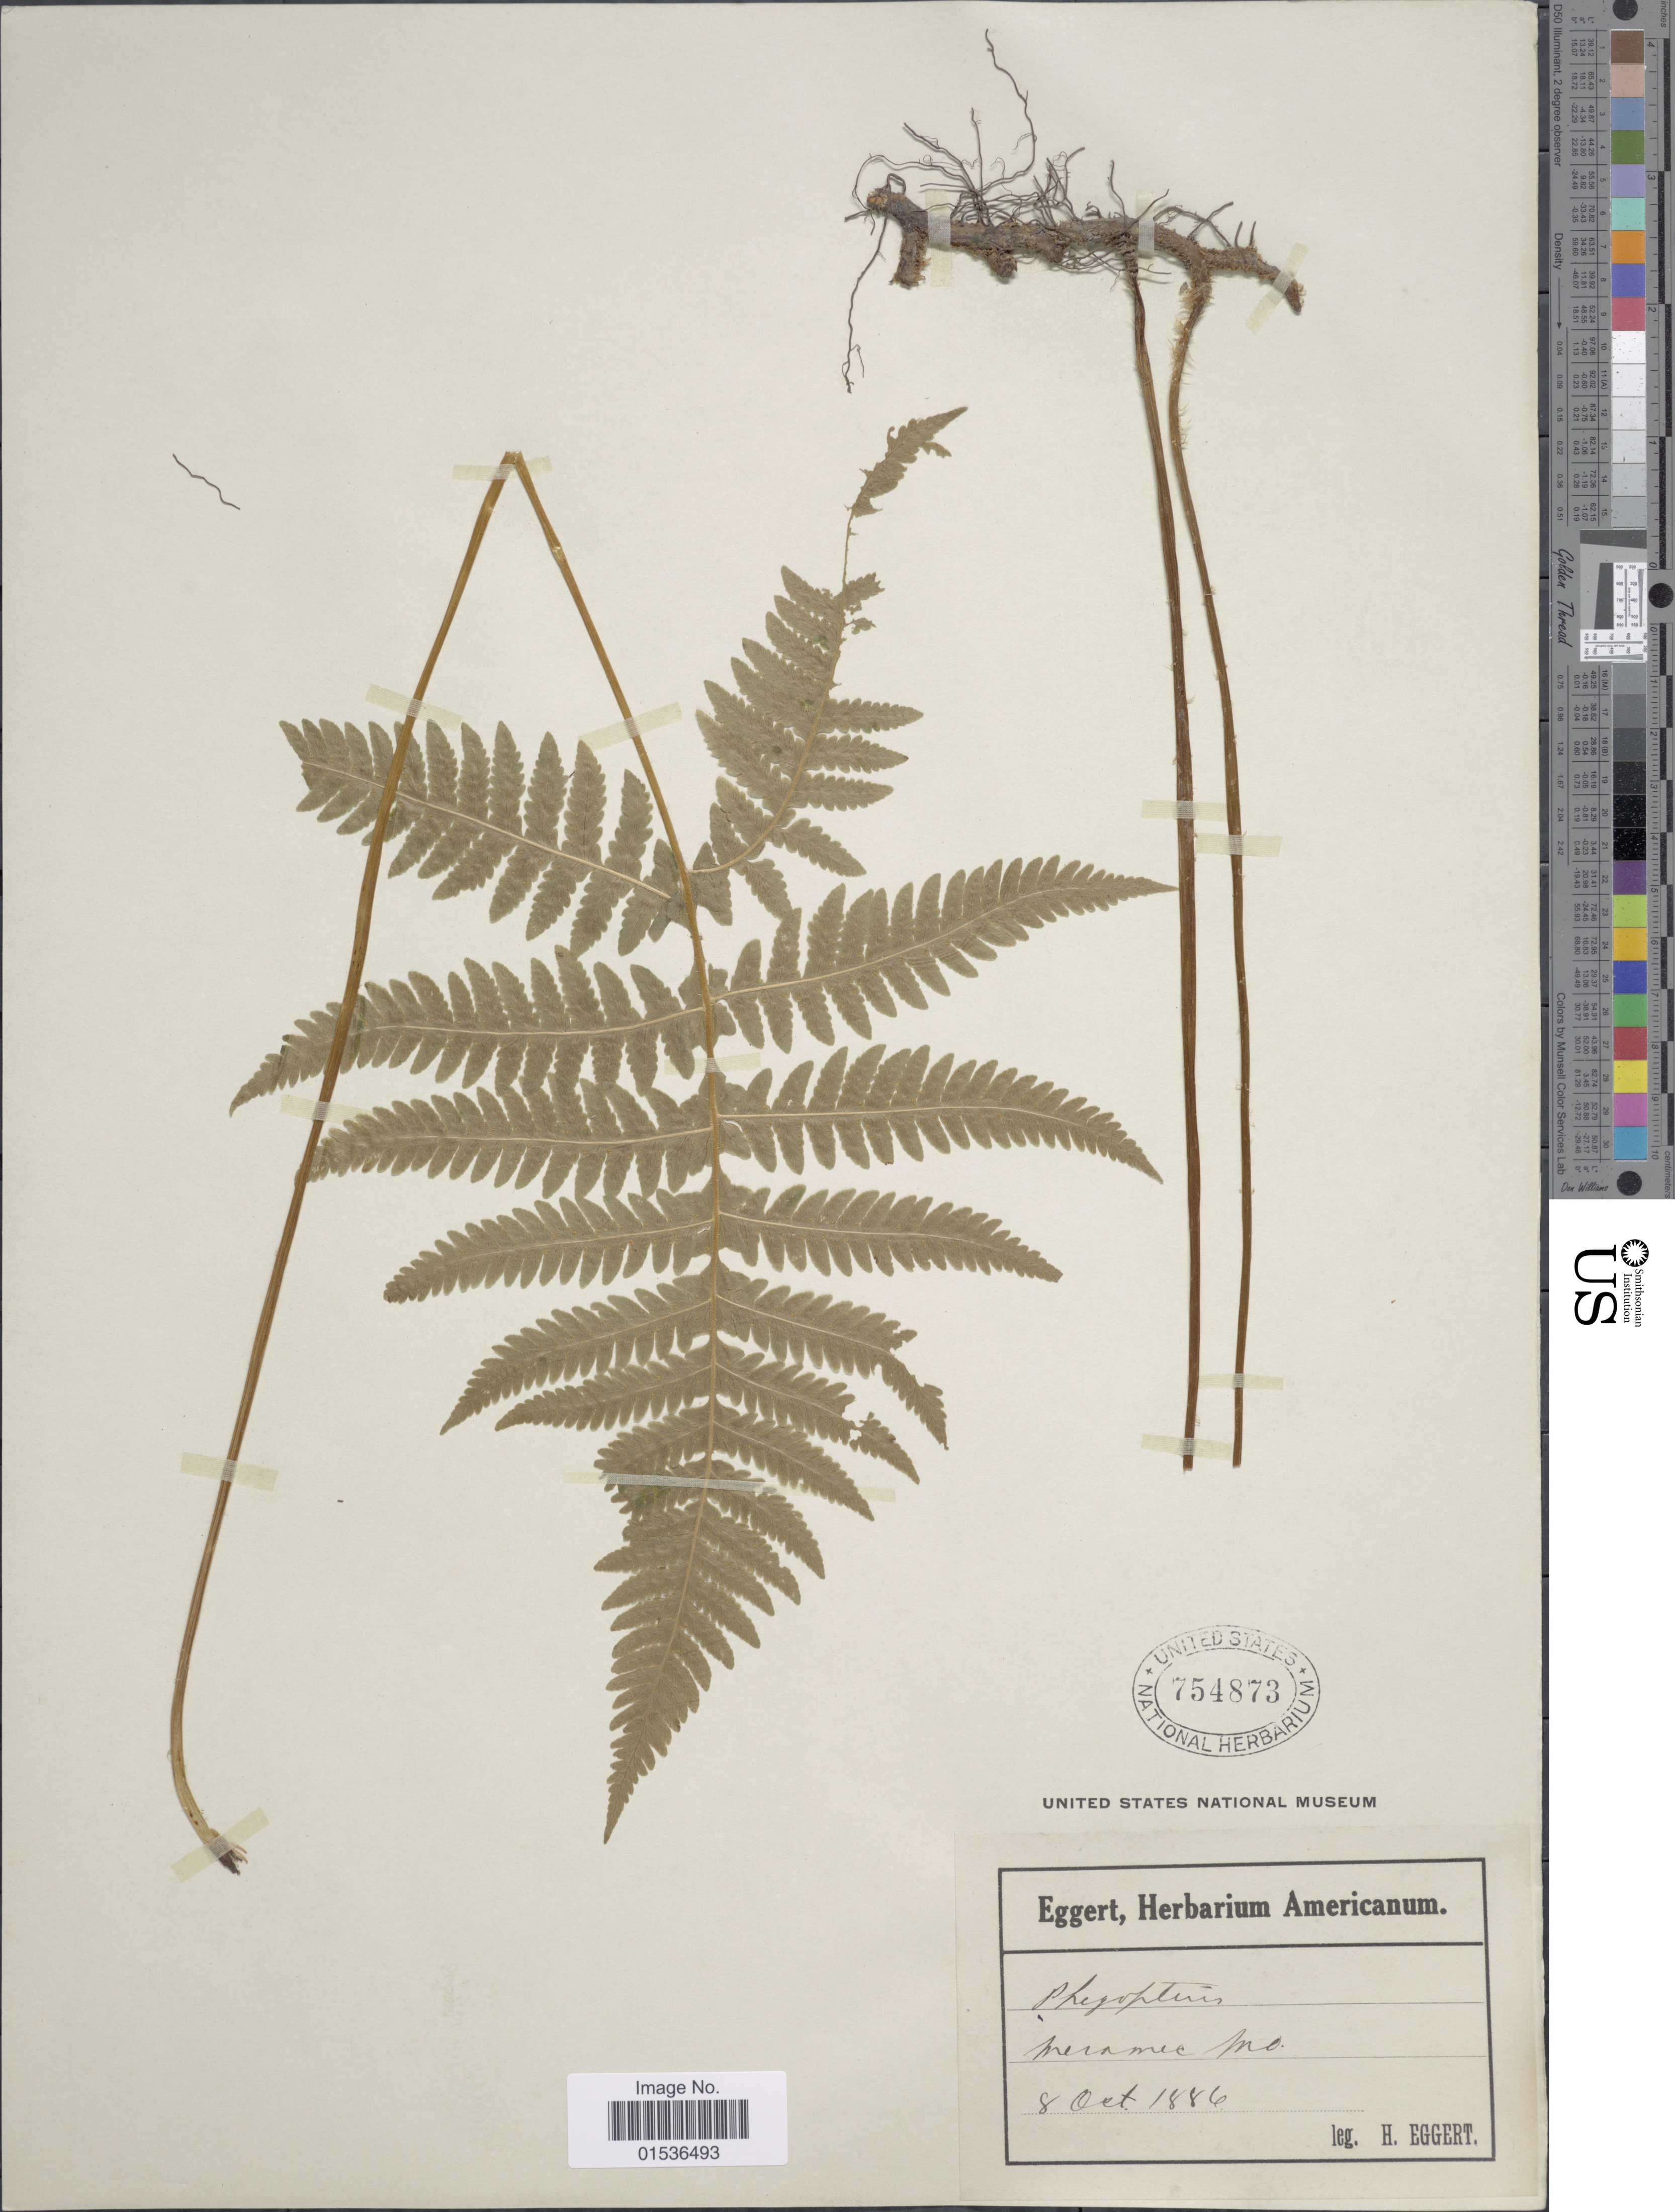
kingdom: Plantae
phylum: Tracheophyta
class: Polypodiopsida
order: Polypodiales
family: Thelypteridaceae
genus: Phegopteris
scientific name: Phegopteris hexagonoptera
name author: (Michx.) Fée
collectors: H. Eggert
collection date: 1886-10-08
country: United States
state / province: Missouri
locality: Meramec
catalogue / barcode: US 754873